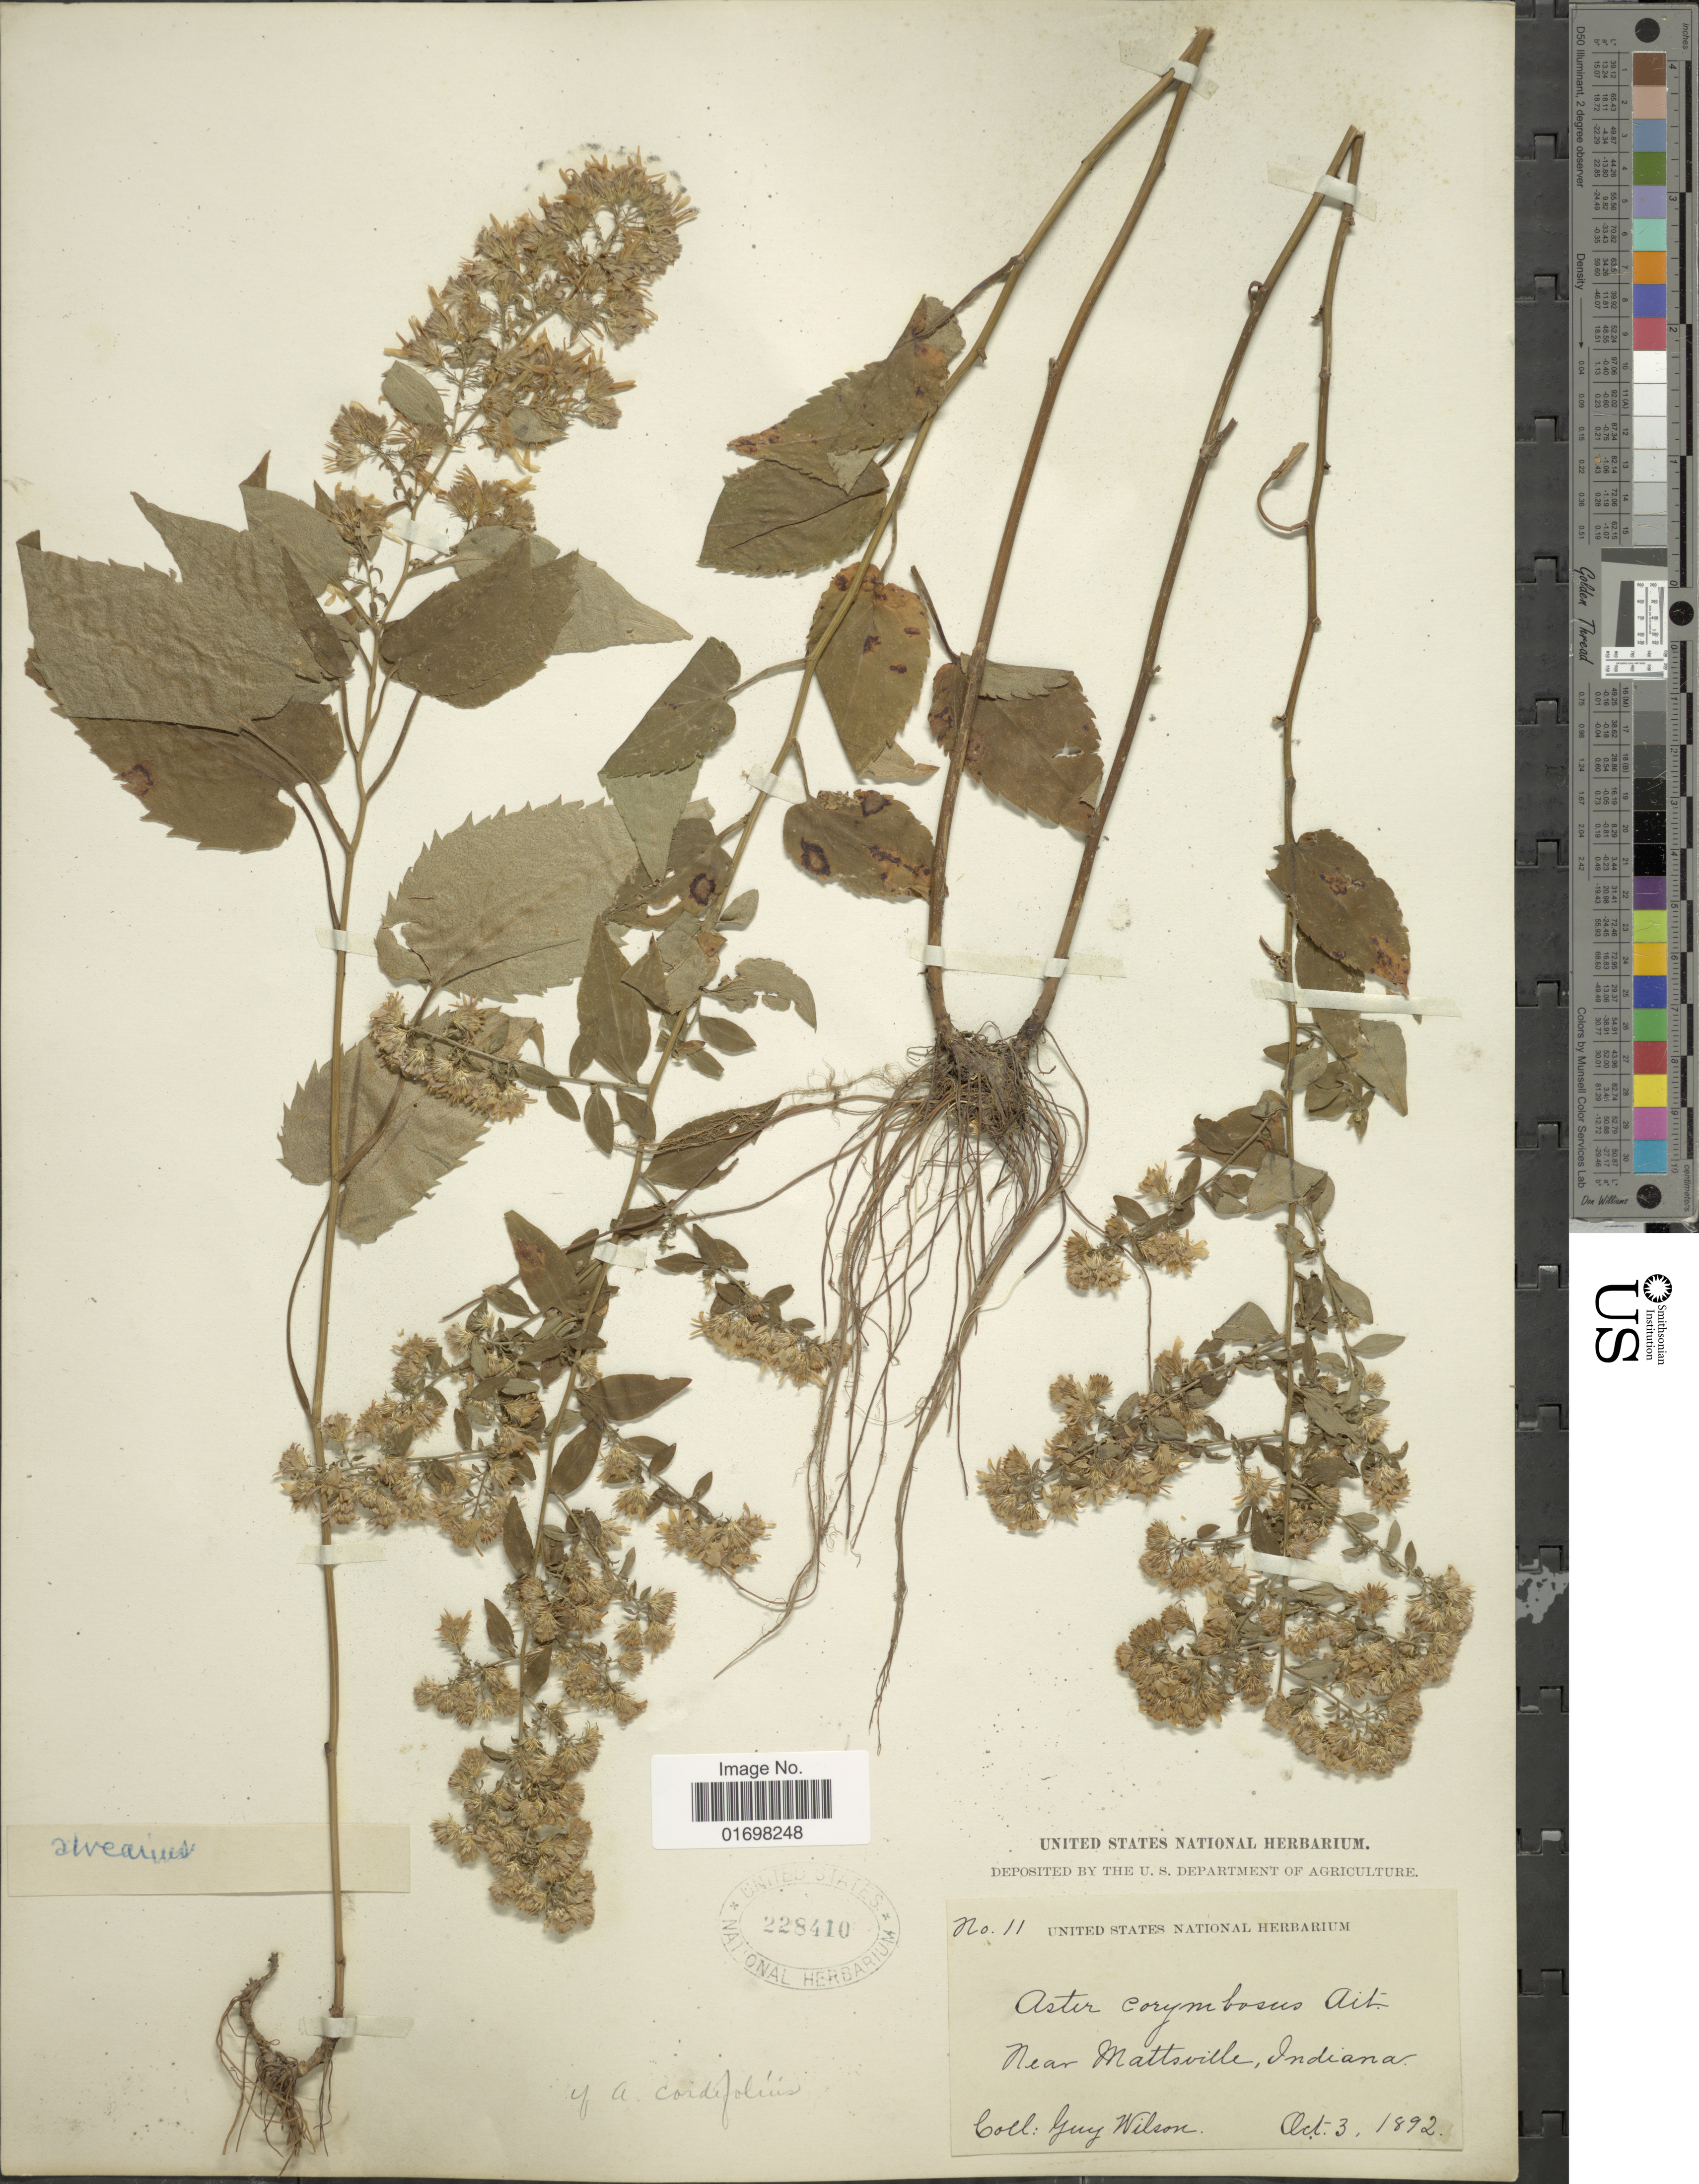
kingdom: Plantae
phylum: Tracheophyta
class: Magnoliopsida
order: Asterales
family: Asteraceae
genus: Symphyotrichum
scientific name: Symphyotrichum cordifolium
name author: (L.) G.L. Nesom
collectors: G. Wilson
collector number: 11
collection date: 1892-10-03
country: United States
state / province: Indiana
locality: Near Mattsville, Indiana.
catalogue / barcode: US 228410